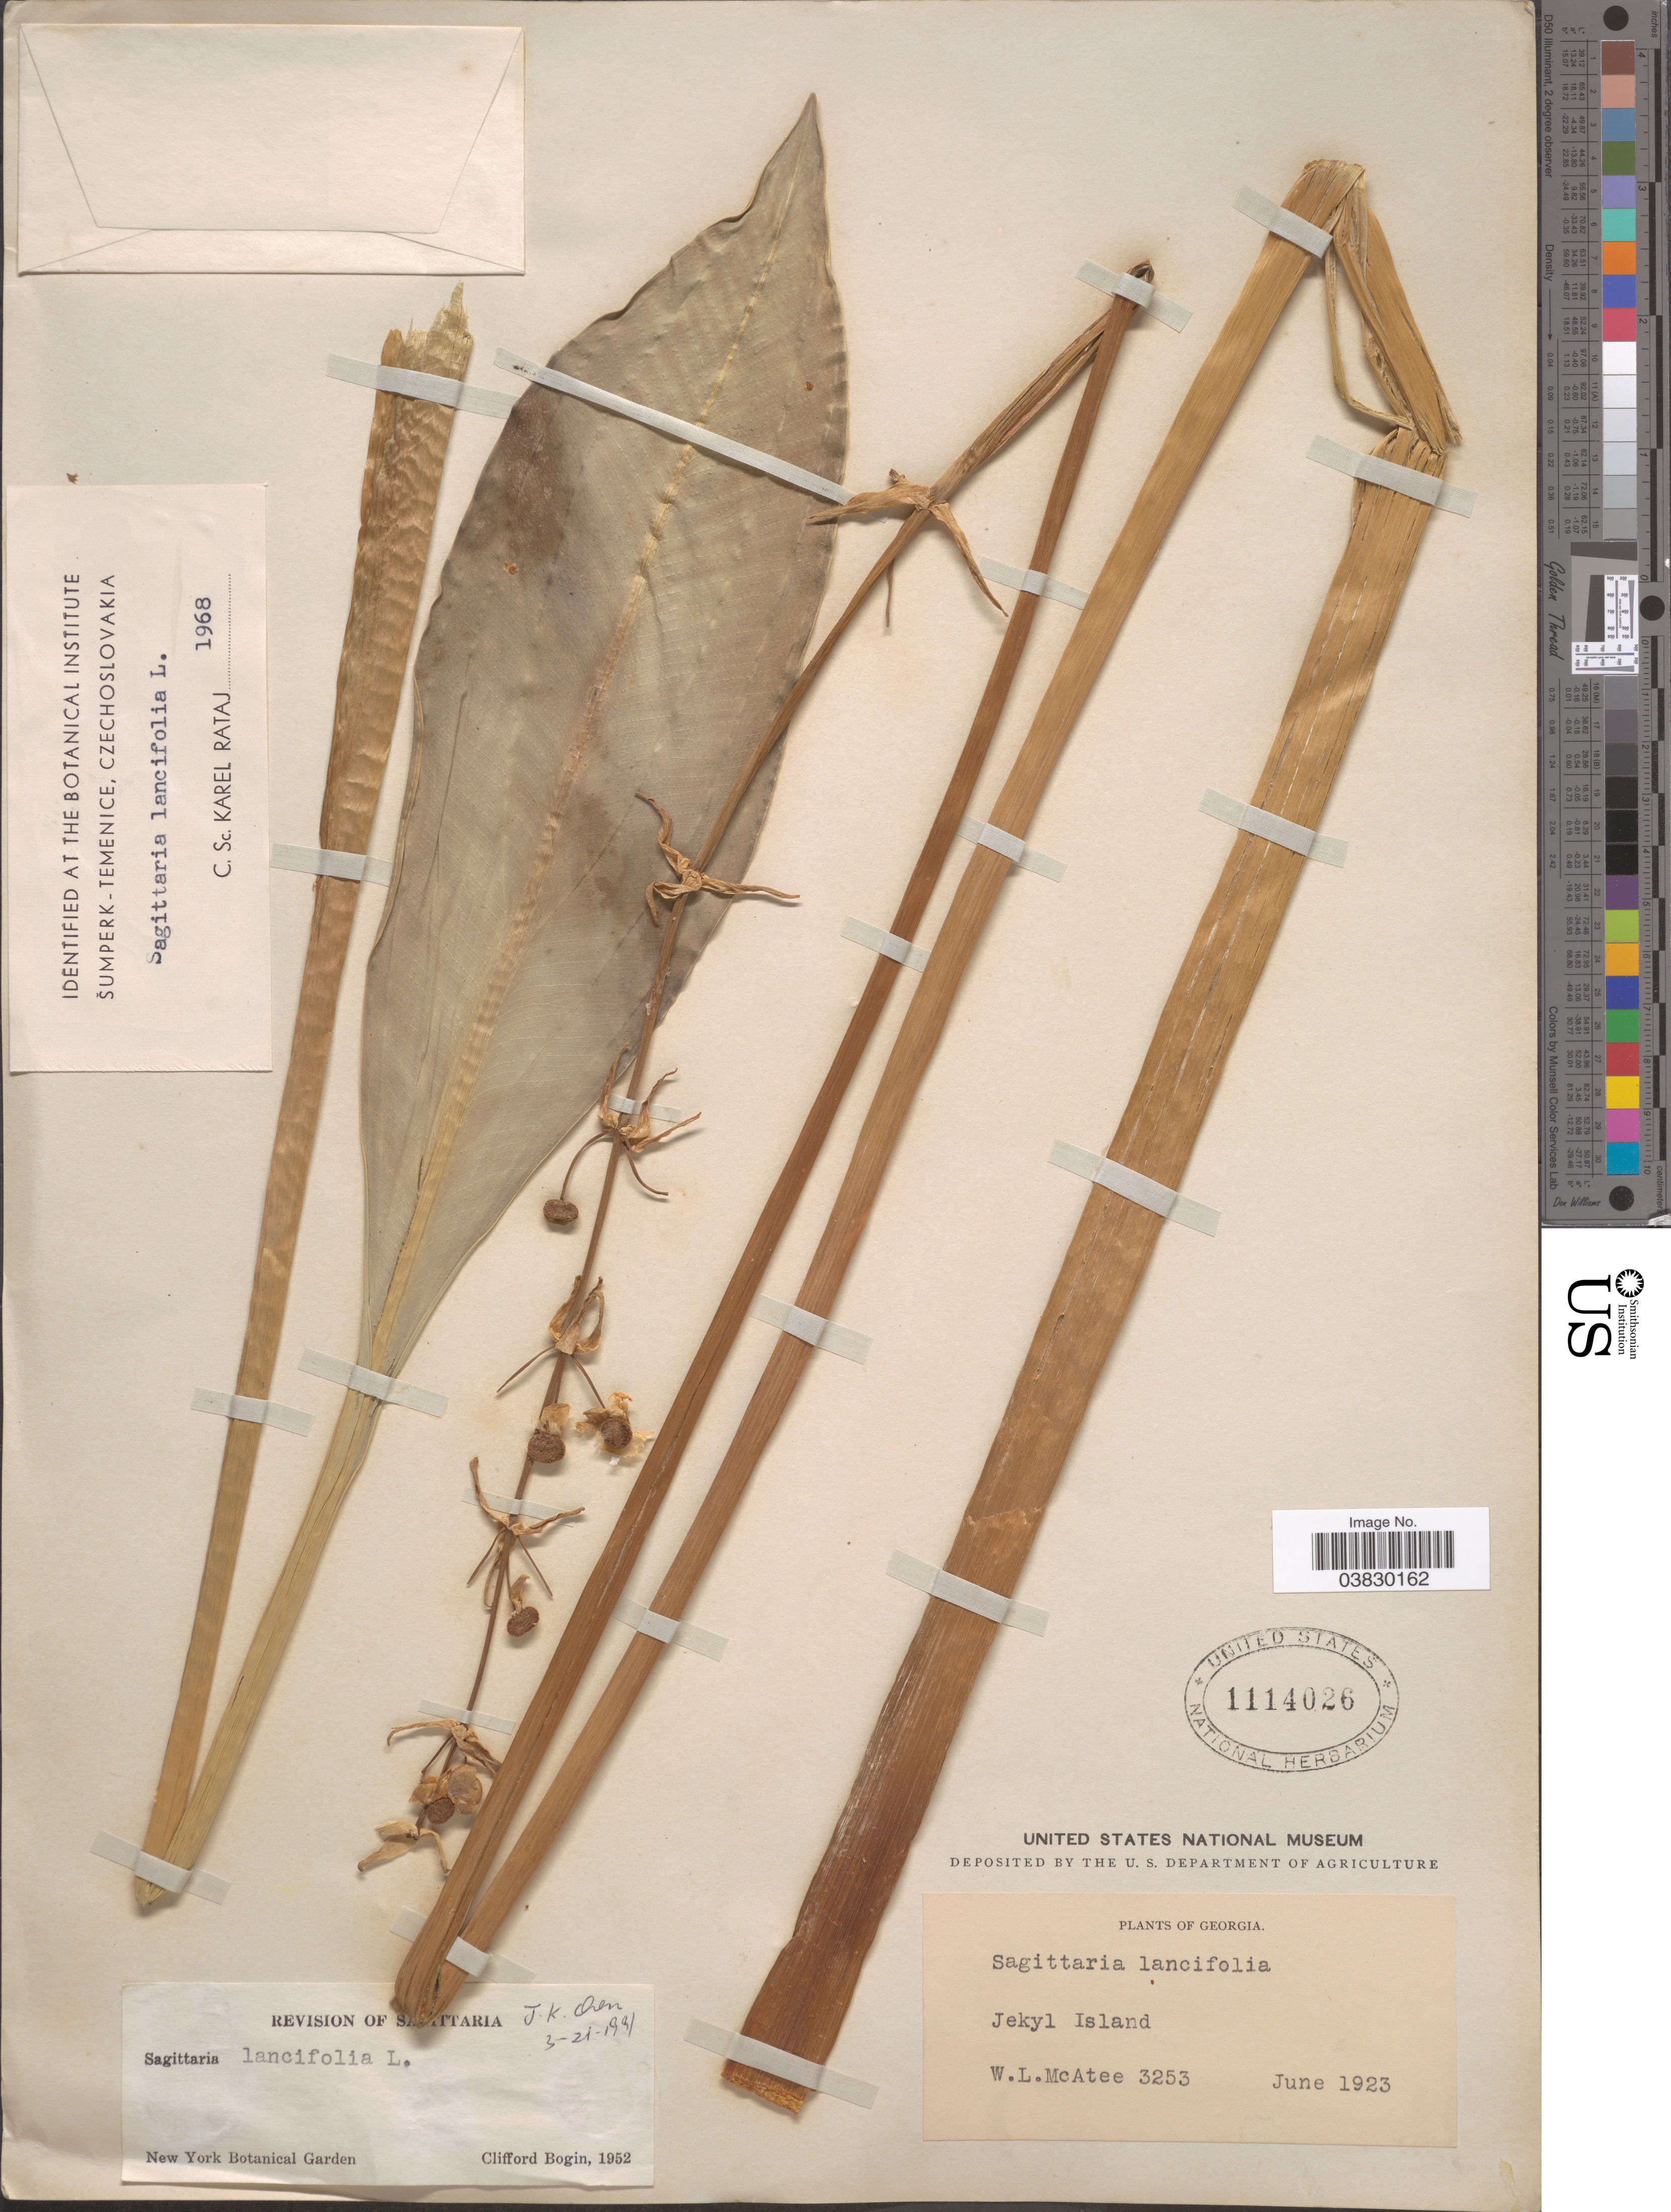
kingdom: Plantae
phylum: Tracheophyta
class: Liliopsida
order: Alismatales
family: Alismataceae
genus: Sagittaria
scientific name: Sagittaria lancifolia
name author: L.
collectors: W. McAtee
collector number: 3253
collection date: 1923-06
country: United States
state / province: Georgia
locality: Jekyl Island.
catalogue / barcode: US 1114026